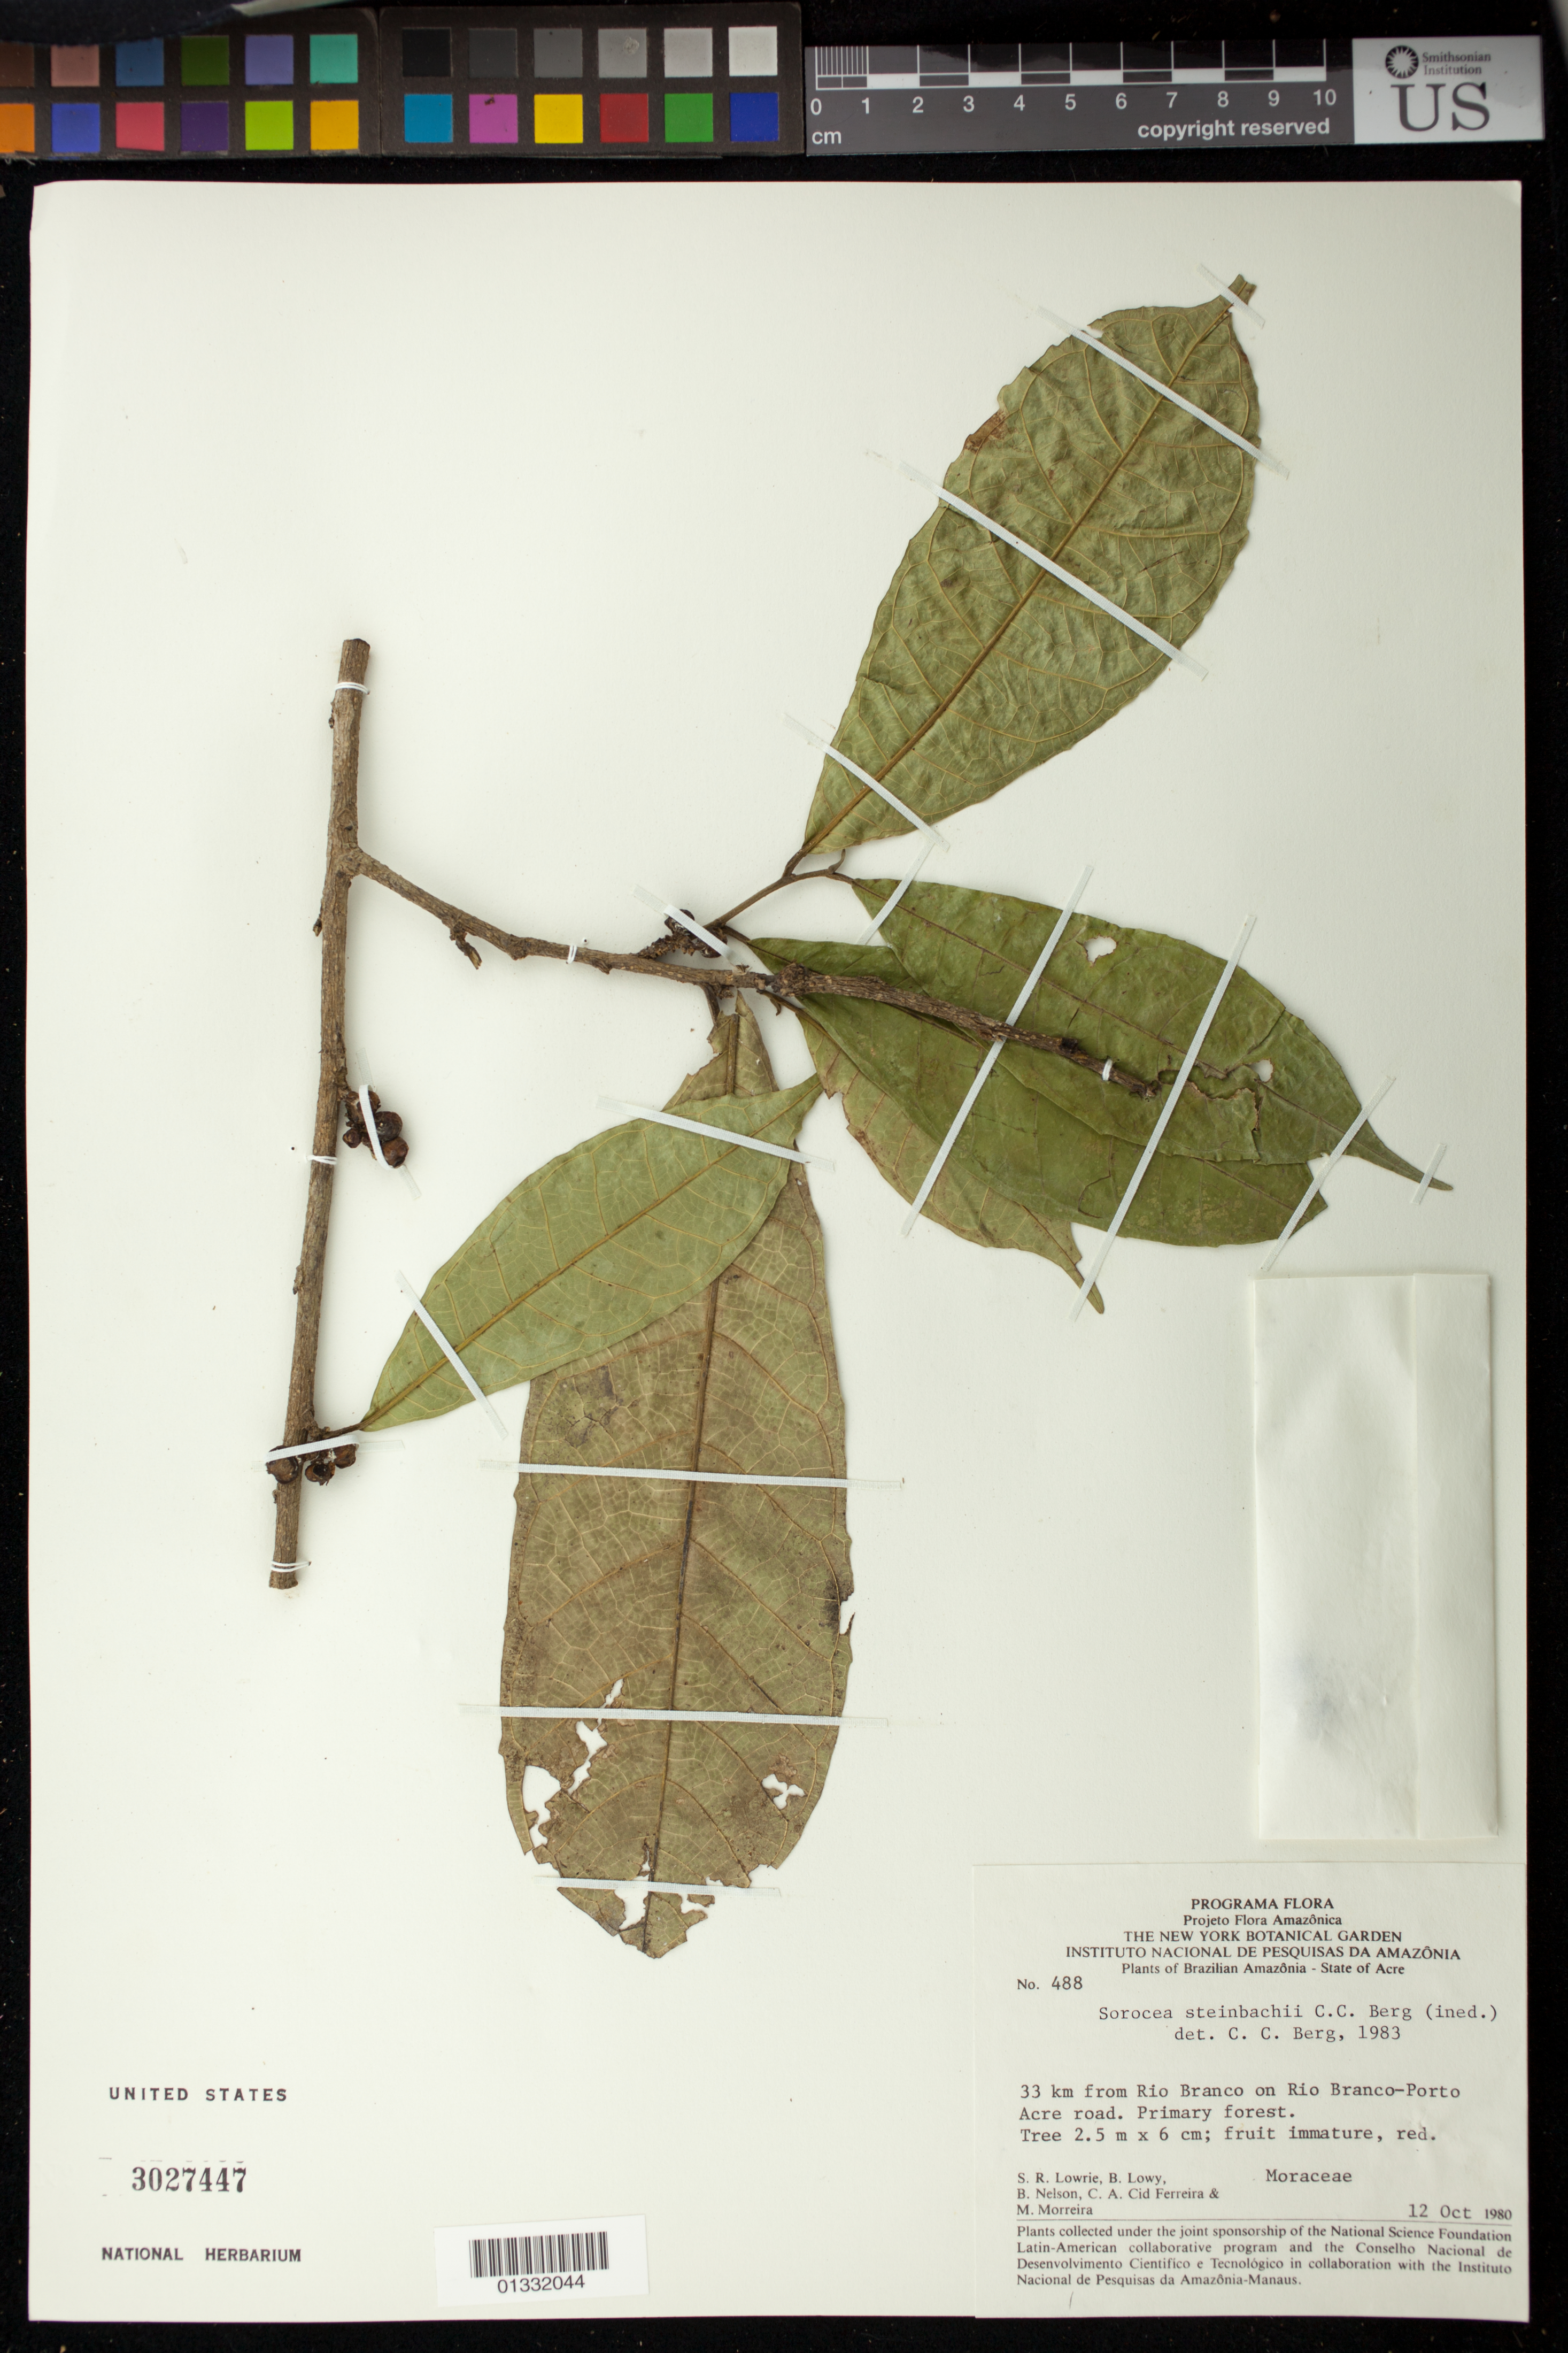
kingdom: Plantae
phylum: Tracheophyta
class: Magnoliopsida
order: Rosales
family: Moraceae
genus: Sorocea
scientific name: Sorocea steinbachii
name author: C.C. Berg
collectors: S. Lowrie, B. Lowy, B. Nelson, C. A. Cid Ferreira & M. Moreira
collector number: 488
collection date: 1980-10-12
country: Brazil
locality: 33 km from Rio Branco on Rio Barnco-Porto Acre road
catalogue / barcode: US 3027447